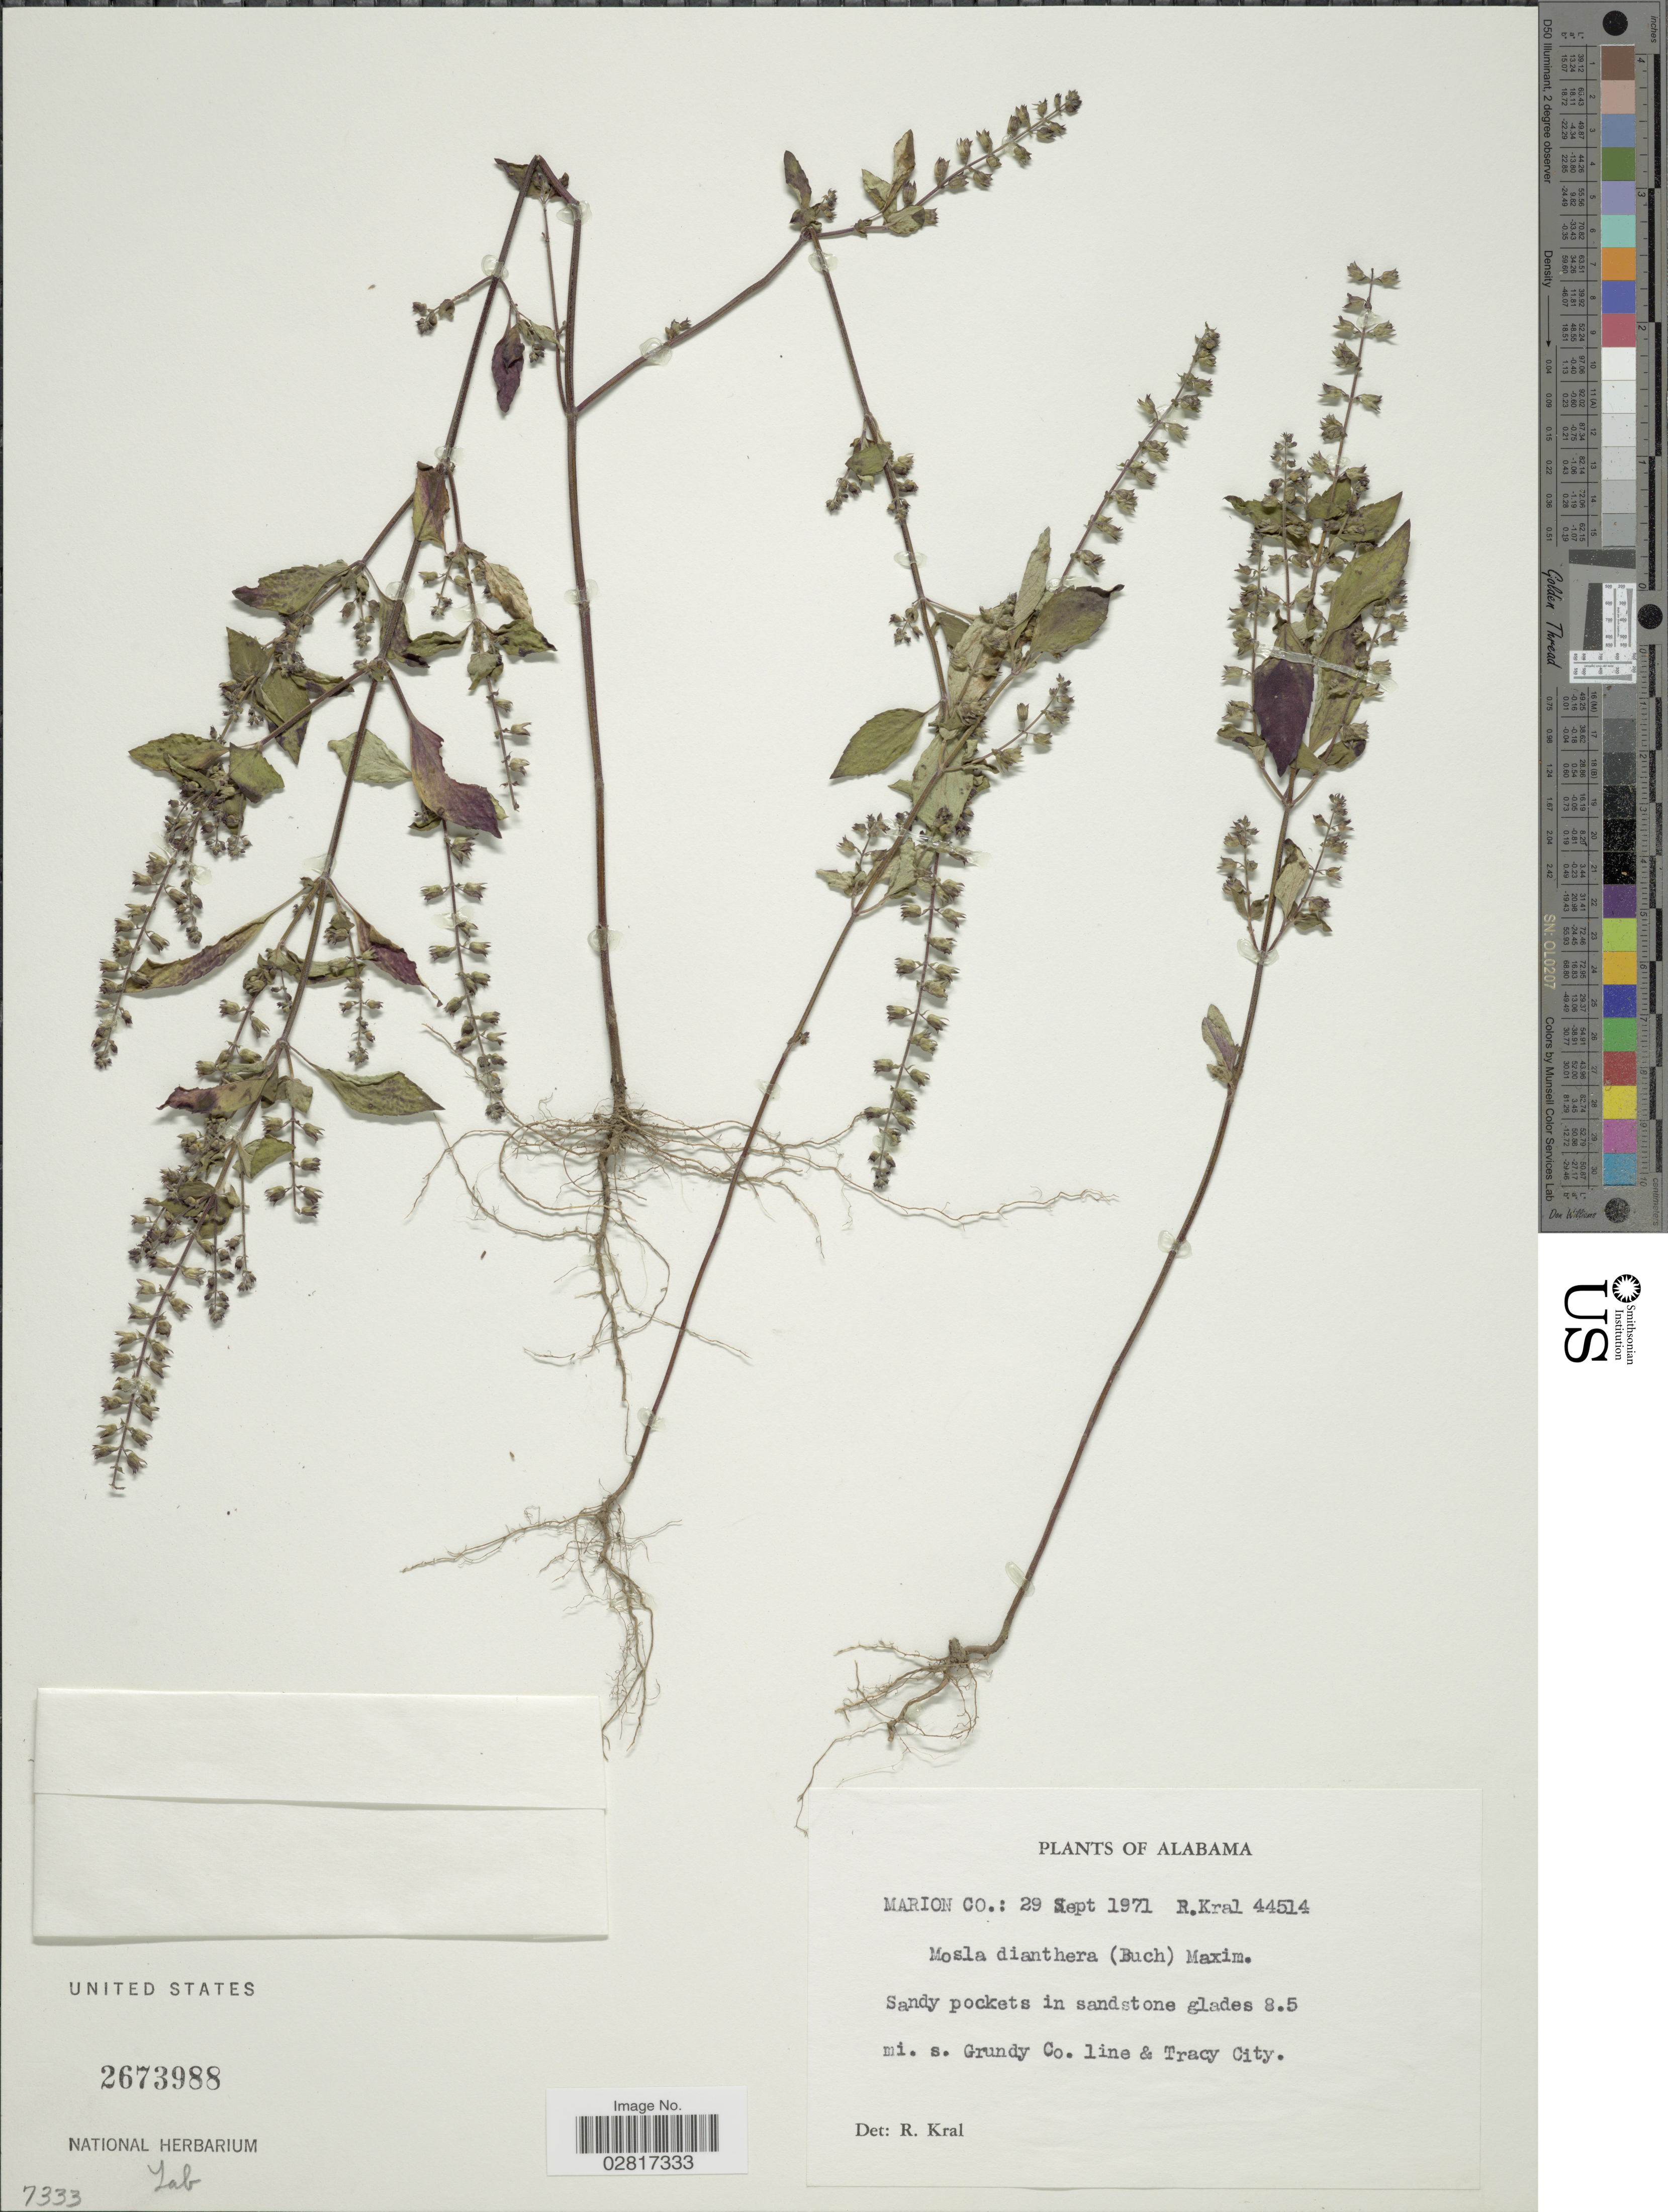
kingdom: Plantae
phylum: Tracheophyta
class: Magnoliopsida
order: Lamiales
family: Lamiaceae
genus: Mosla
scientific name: Mosla dianthera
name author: (Roxb.) Maxim.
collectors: R. Kral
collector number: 44514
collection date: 1971-09-29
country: United States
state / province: Alabama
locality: Marion Co. Sandy pockets in sandstone glades 8.5 mi. s. Grundy Co. line & Tracy City.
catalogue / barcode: US 2673988